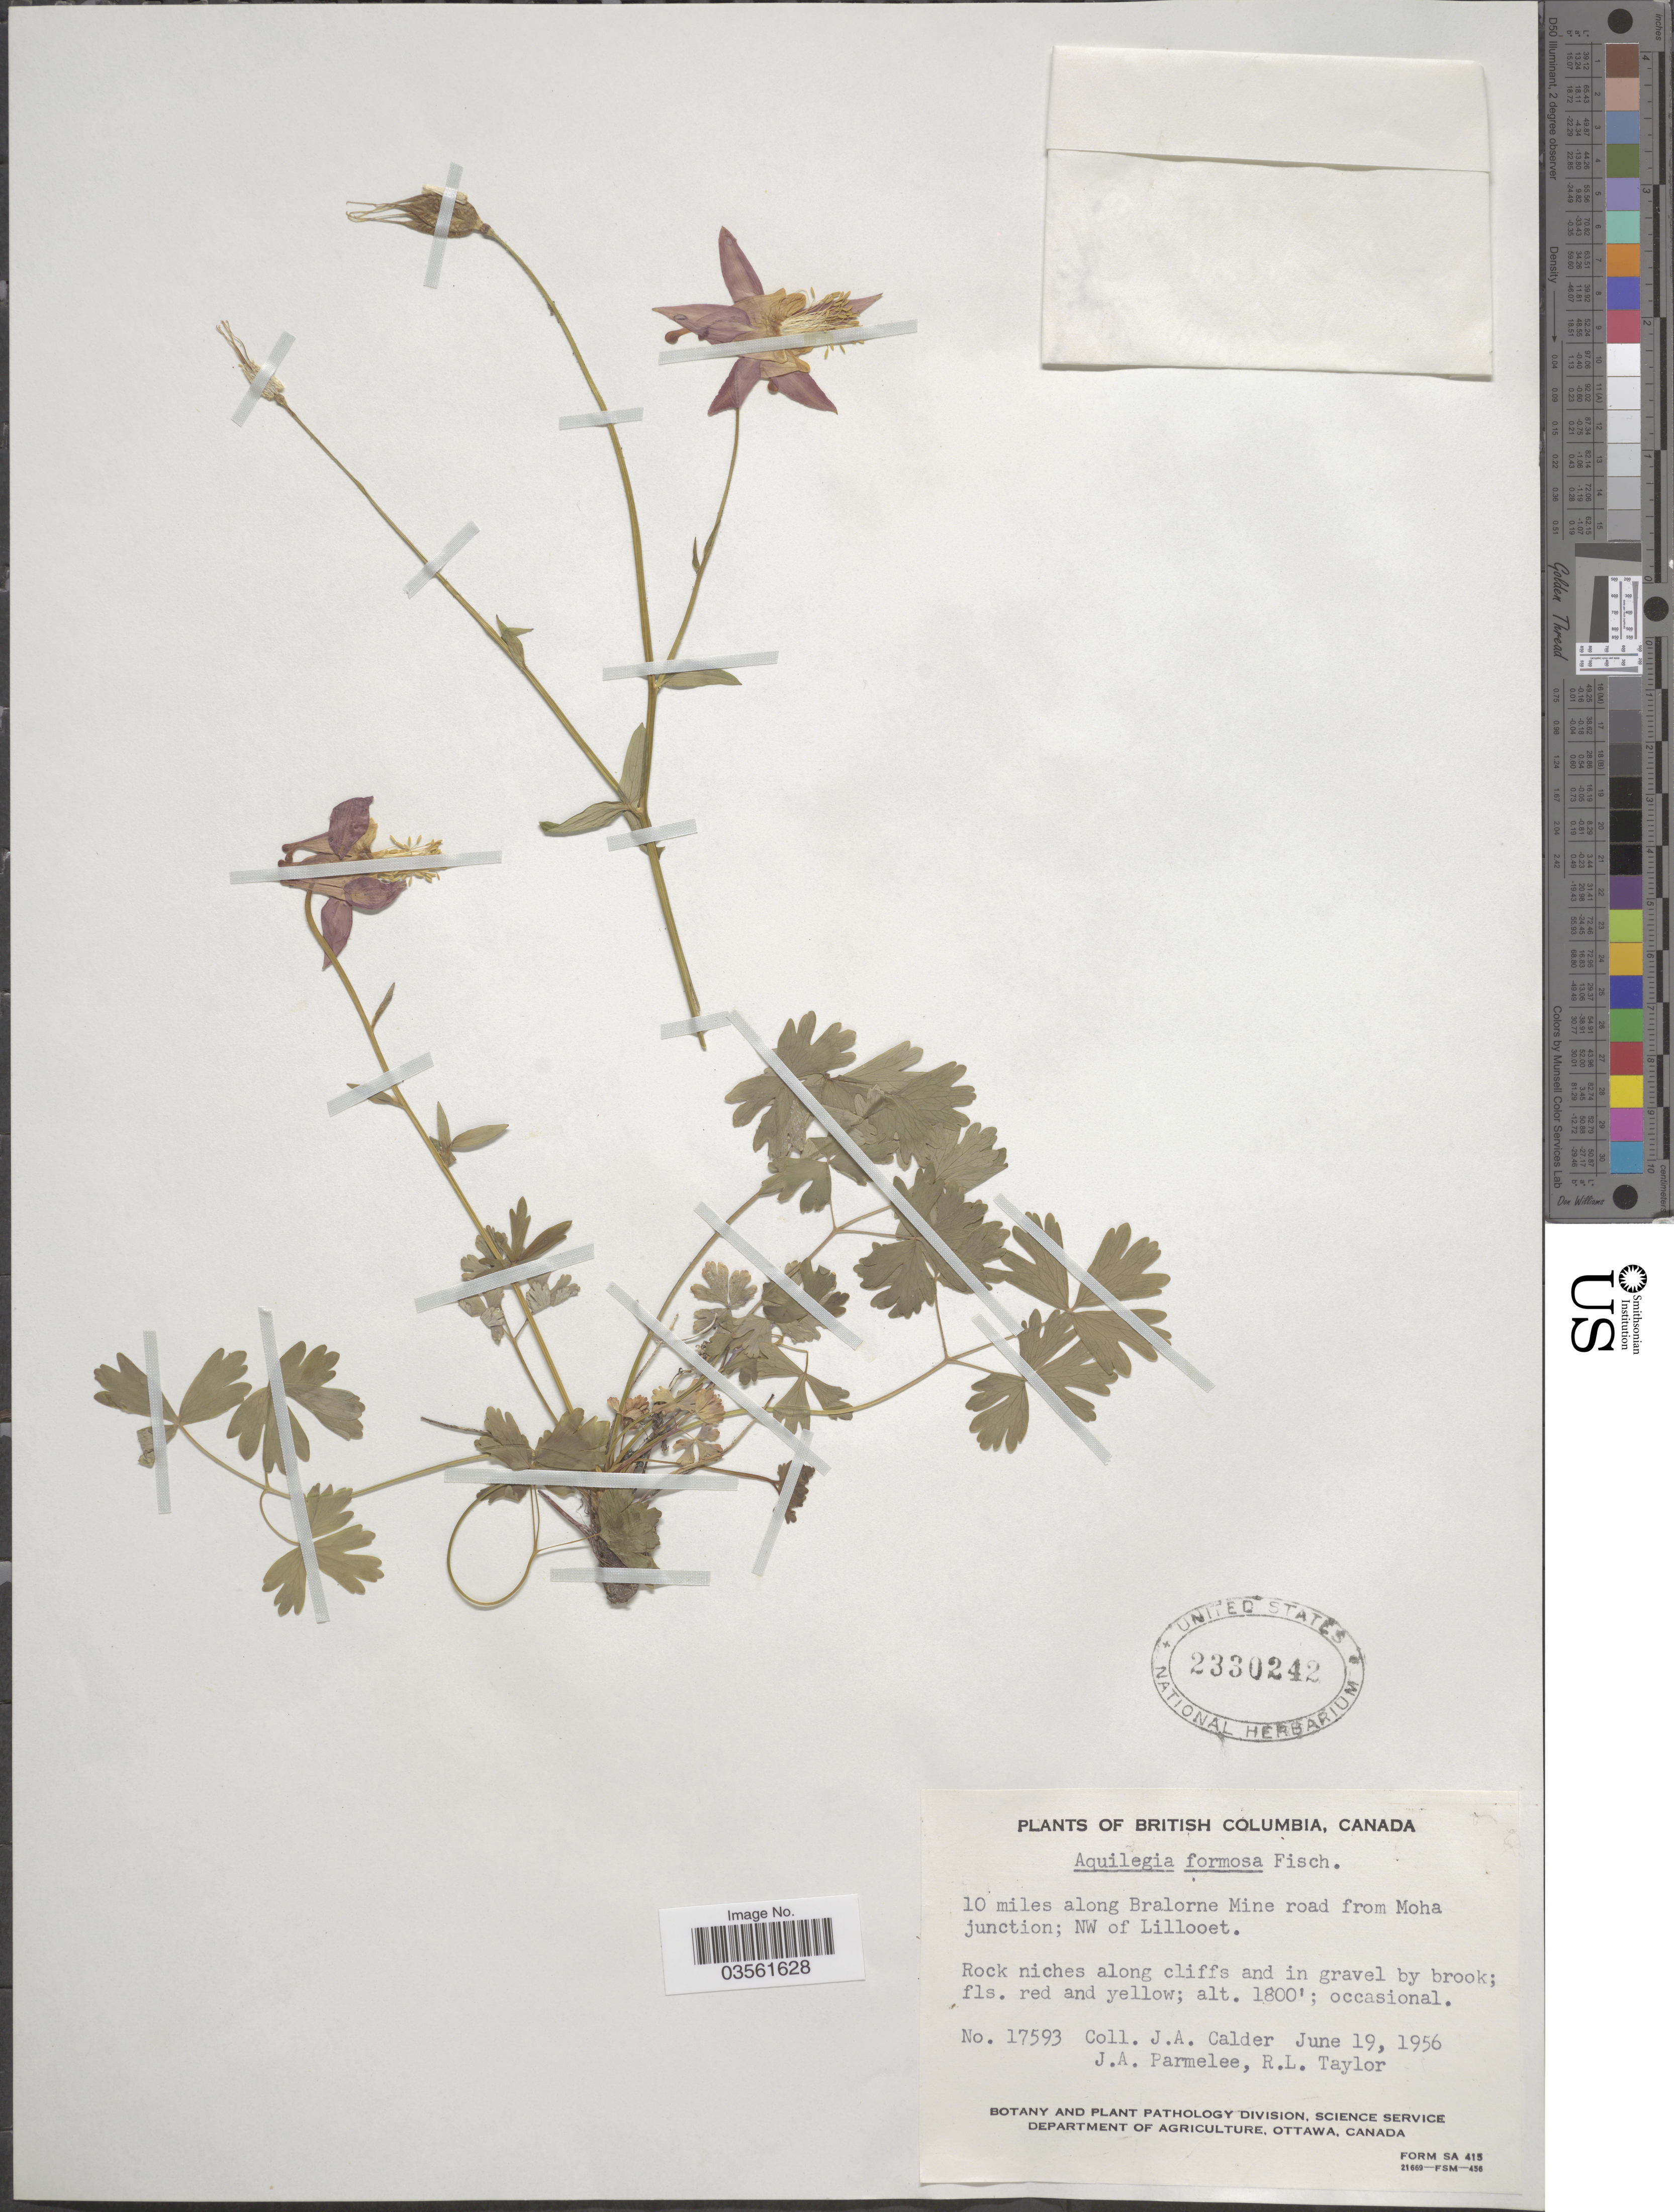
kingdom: Plantae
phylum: Tracheophyta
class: Magnoliopsida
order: Ranunculales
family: Ranunculaceae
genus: Aquilegia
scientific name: Aquilegia formosa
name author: Fisch. ex DC.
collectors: J. A. Calder, J. A. Parmelee & R. Taylor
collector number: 17593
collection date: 1956-06-19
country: Canada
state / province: British Columbia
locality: Rock niches along cliffs and in gravel by brook.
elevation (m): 549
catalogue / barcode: US 2330242